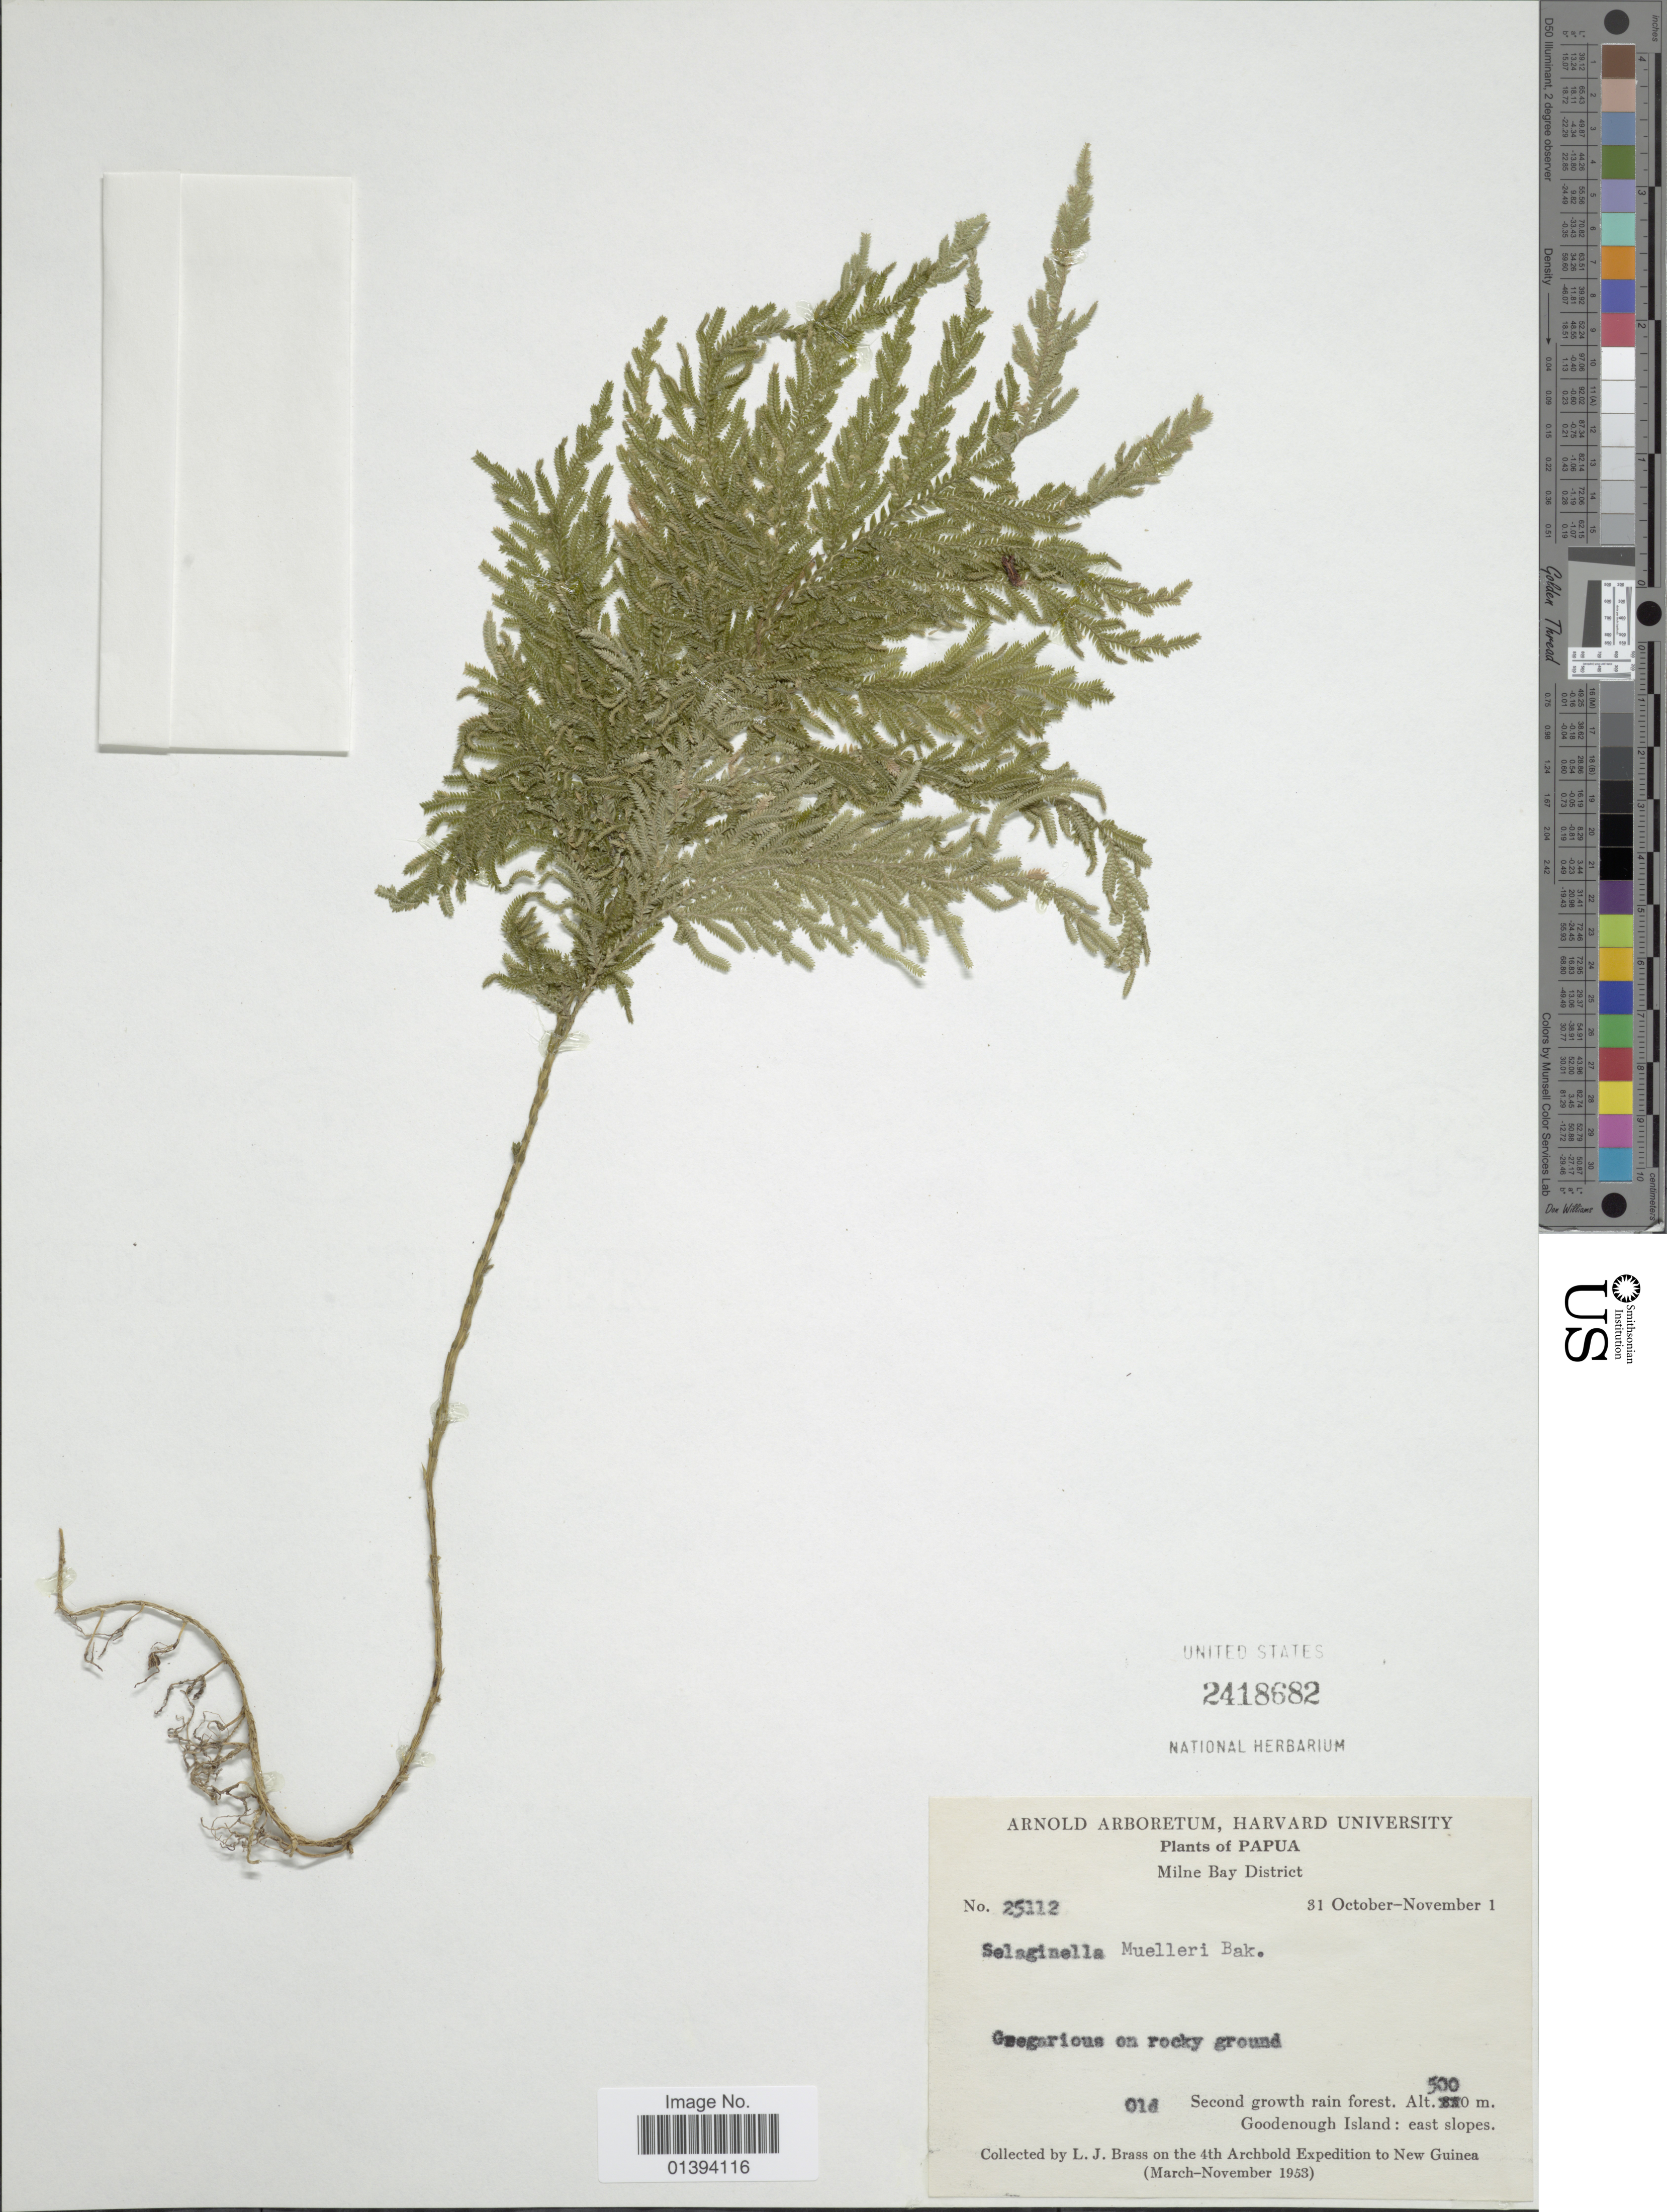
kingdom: Plantae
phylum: Tracheophyta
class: Lycopodiopsida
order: Selaginellales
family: Selaginellaceae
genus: Selaginella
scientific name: Selaginella muelleri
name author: Baker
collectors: L. J. Brass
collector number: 25112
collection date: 1953-10-31/1953-11-01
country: Papua New Guinea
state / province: Milne Bay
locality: Old second growth rain forest, Goodenough Island: East slopes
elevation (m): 500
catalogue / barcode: US 2418682